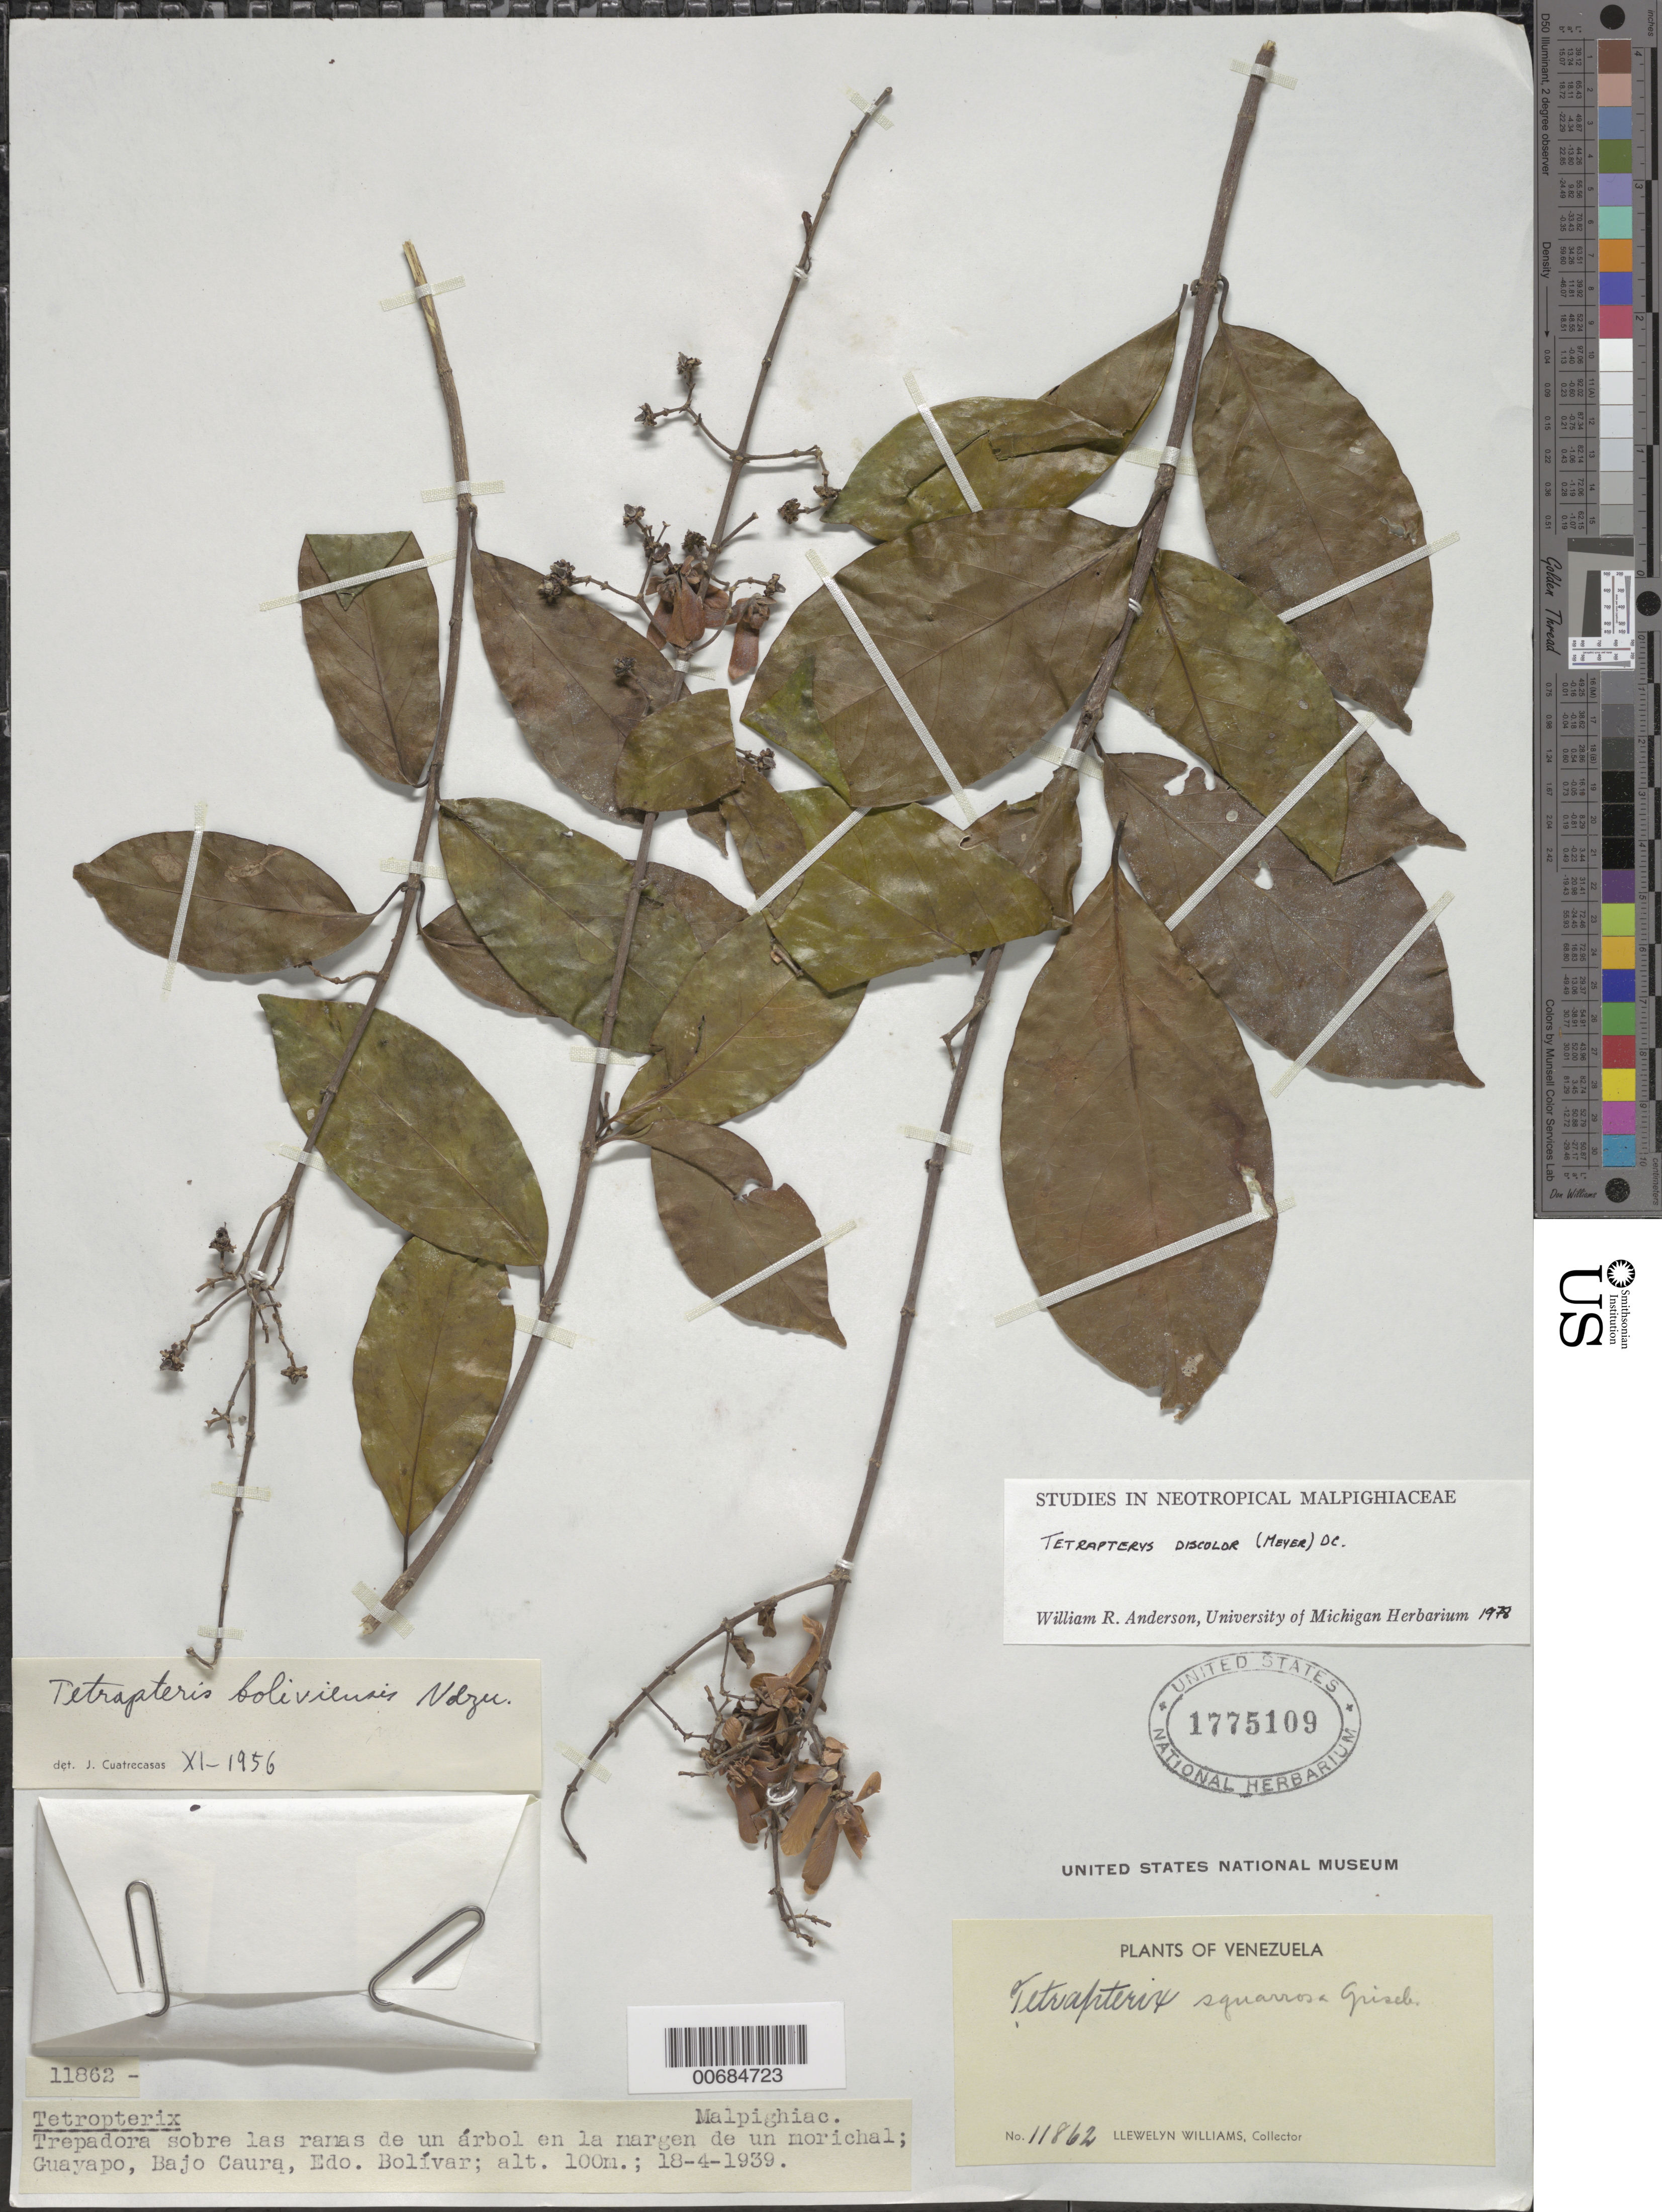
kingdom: Plantae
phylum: Tracheophyta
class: Magnoliopsida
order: Malpighiales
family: Malpighiaceae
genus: Tetrapterys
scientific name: Tetrapterys discolor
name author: (G. Mey.) DC.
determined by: Anderson, W. R., (MICH), University of Michigan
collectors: Ll. Williams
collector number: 11862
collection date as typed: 18-Apr-39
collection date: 1939-04-18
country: Venezuela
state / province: Bolívar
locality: Guayapo, Bajo Caura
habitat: Sobre las ramas de un arbol en la margen de un morichal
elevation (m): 100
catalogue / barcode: US 1775109